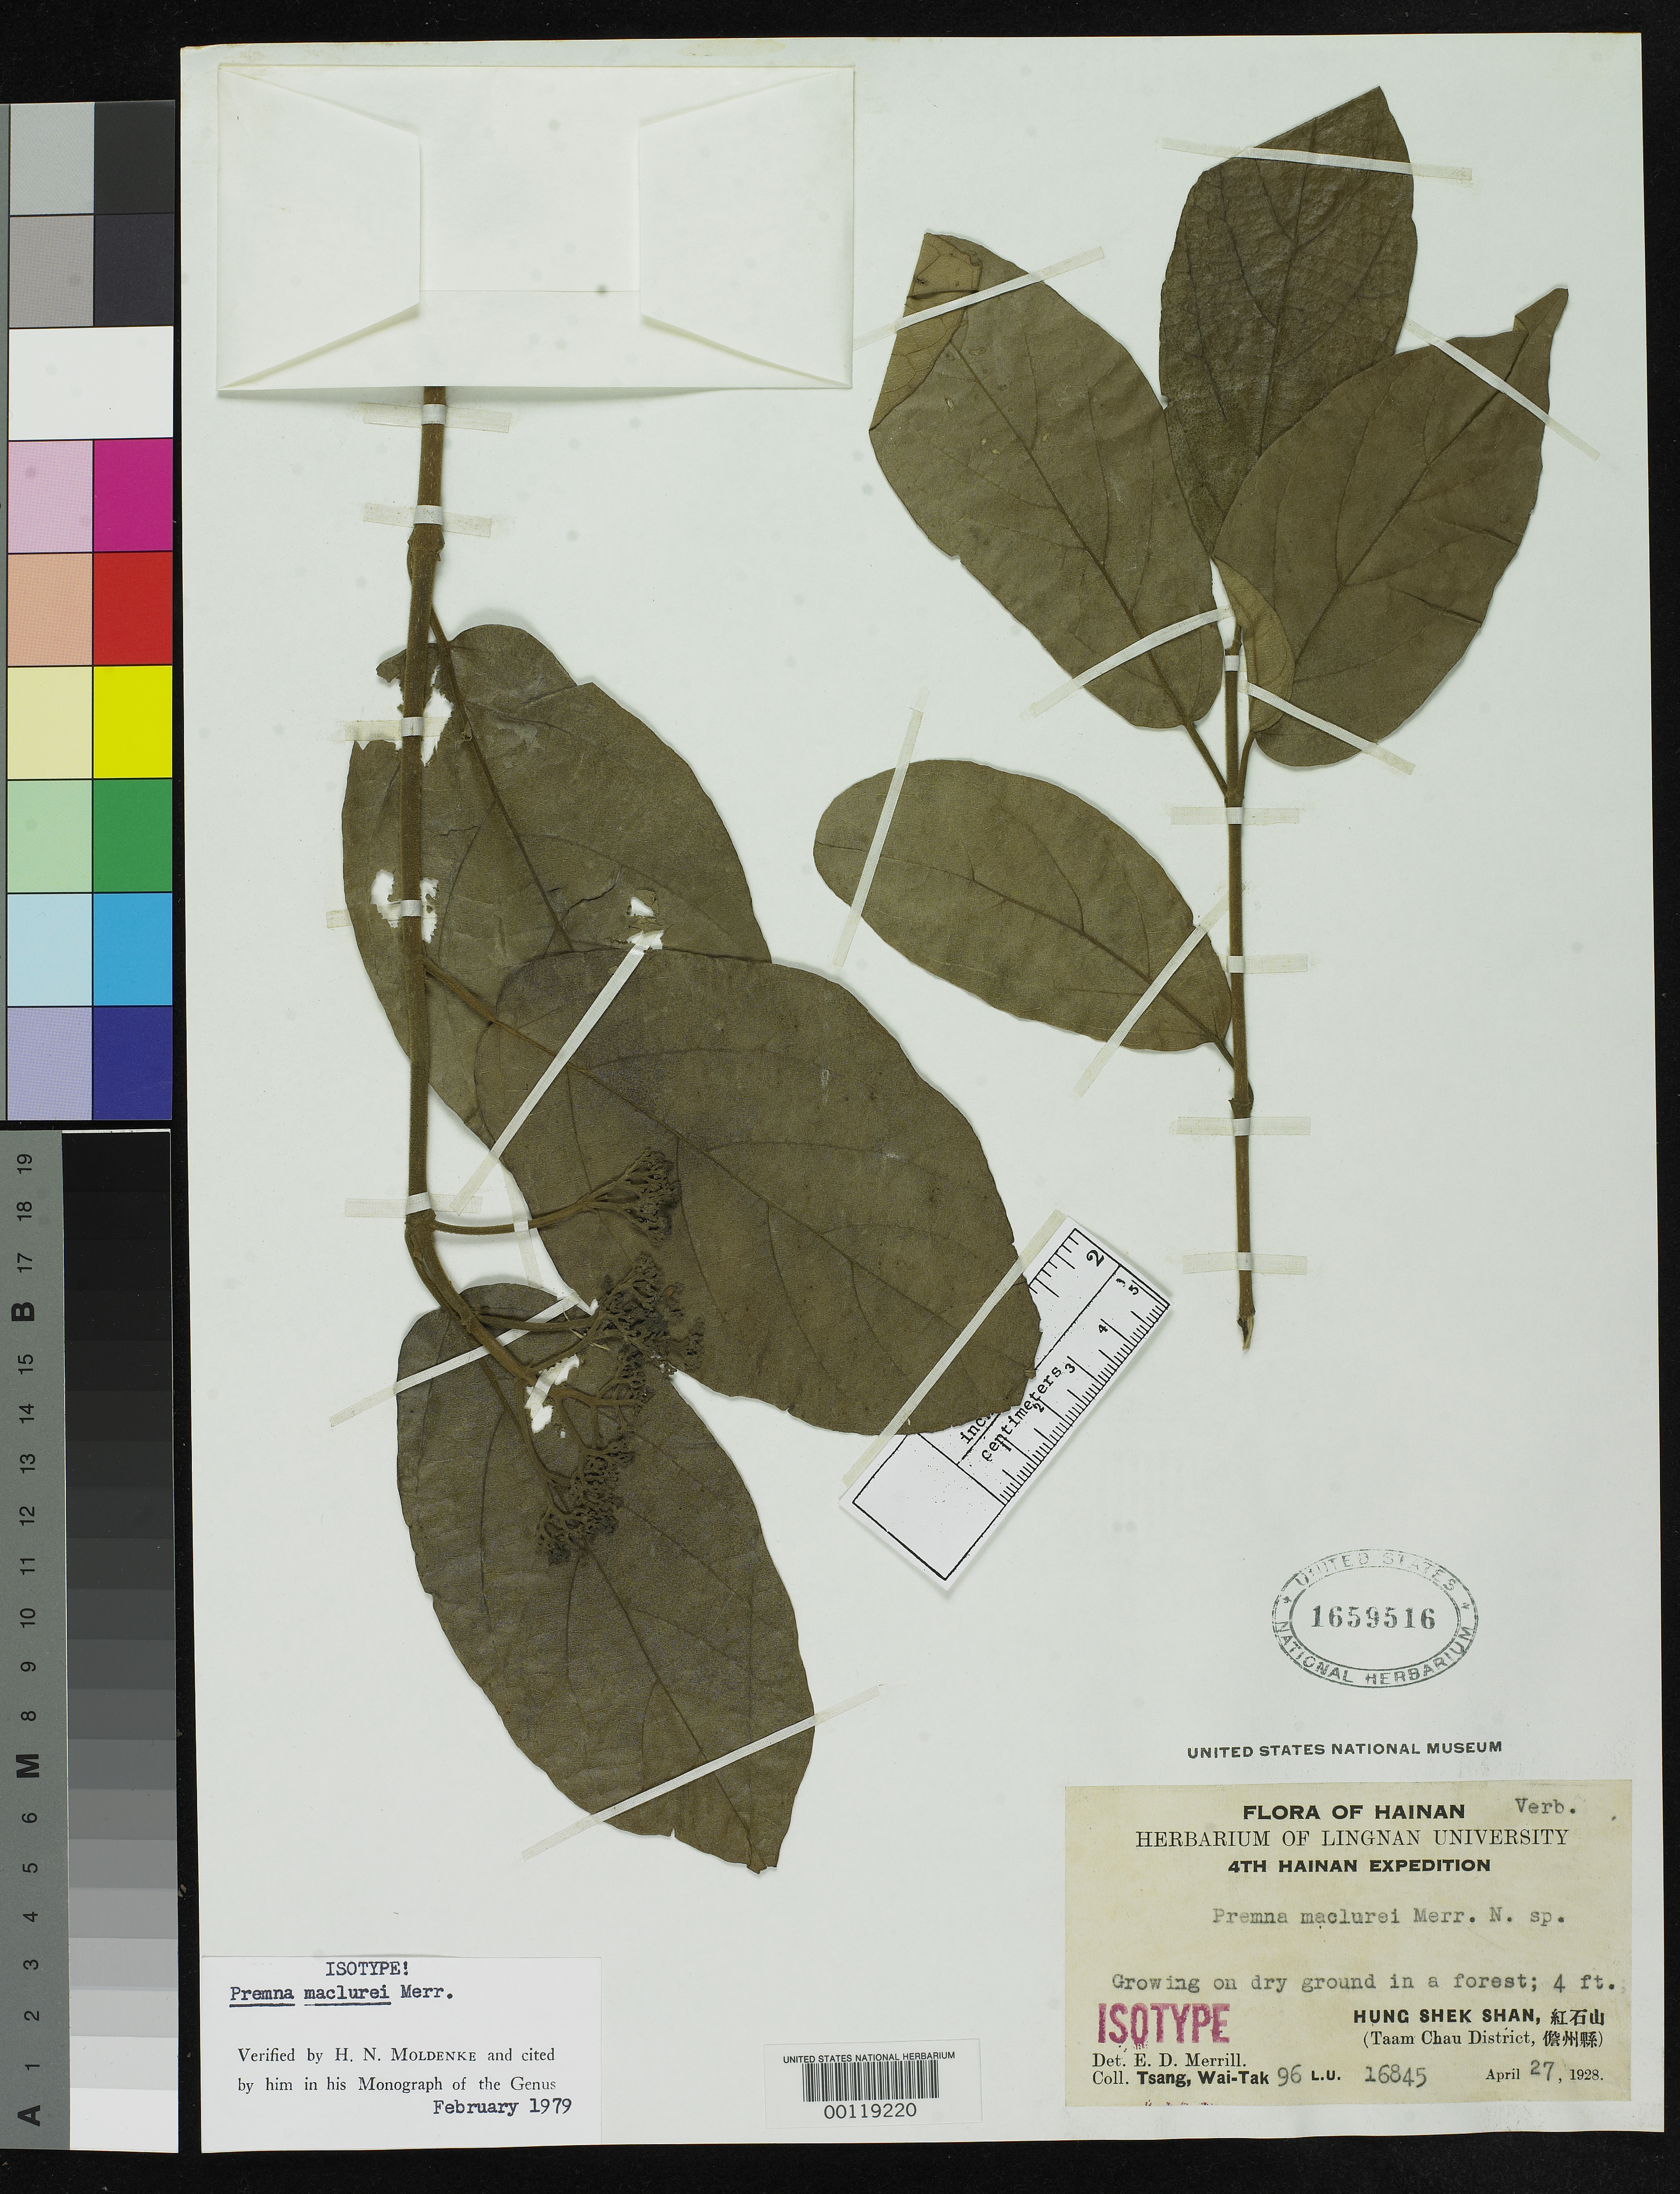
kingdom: Plantae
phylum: Tracheophyta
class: Magnoliopsida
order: Lamiales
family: Lamiaceae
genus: Premna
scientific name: Premna maclurei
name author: Merr.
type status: Isotype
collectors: W. T. Tsang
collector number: C.C.C. 16845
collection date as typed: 27 Apr 1928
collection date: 1928-04-27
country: China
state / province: Hainan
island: Hainan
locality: Hung Shek shan.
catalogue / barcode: US 1659516